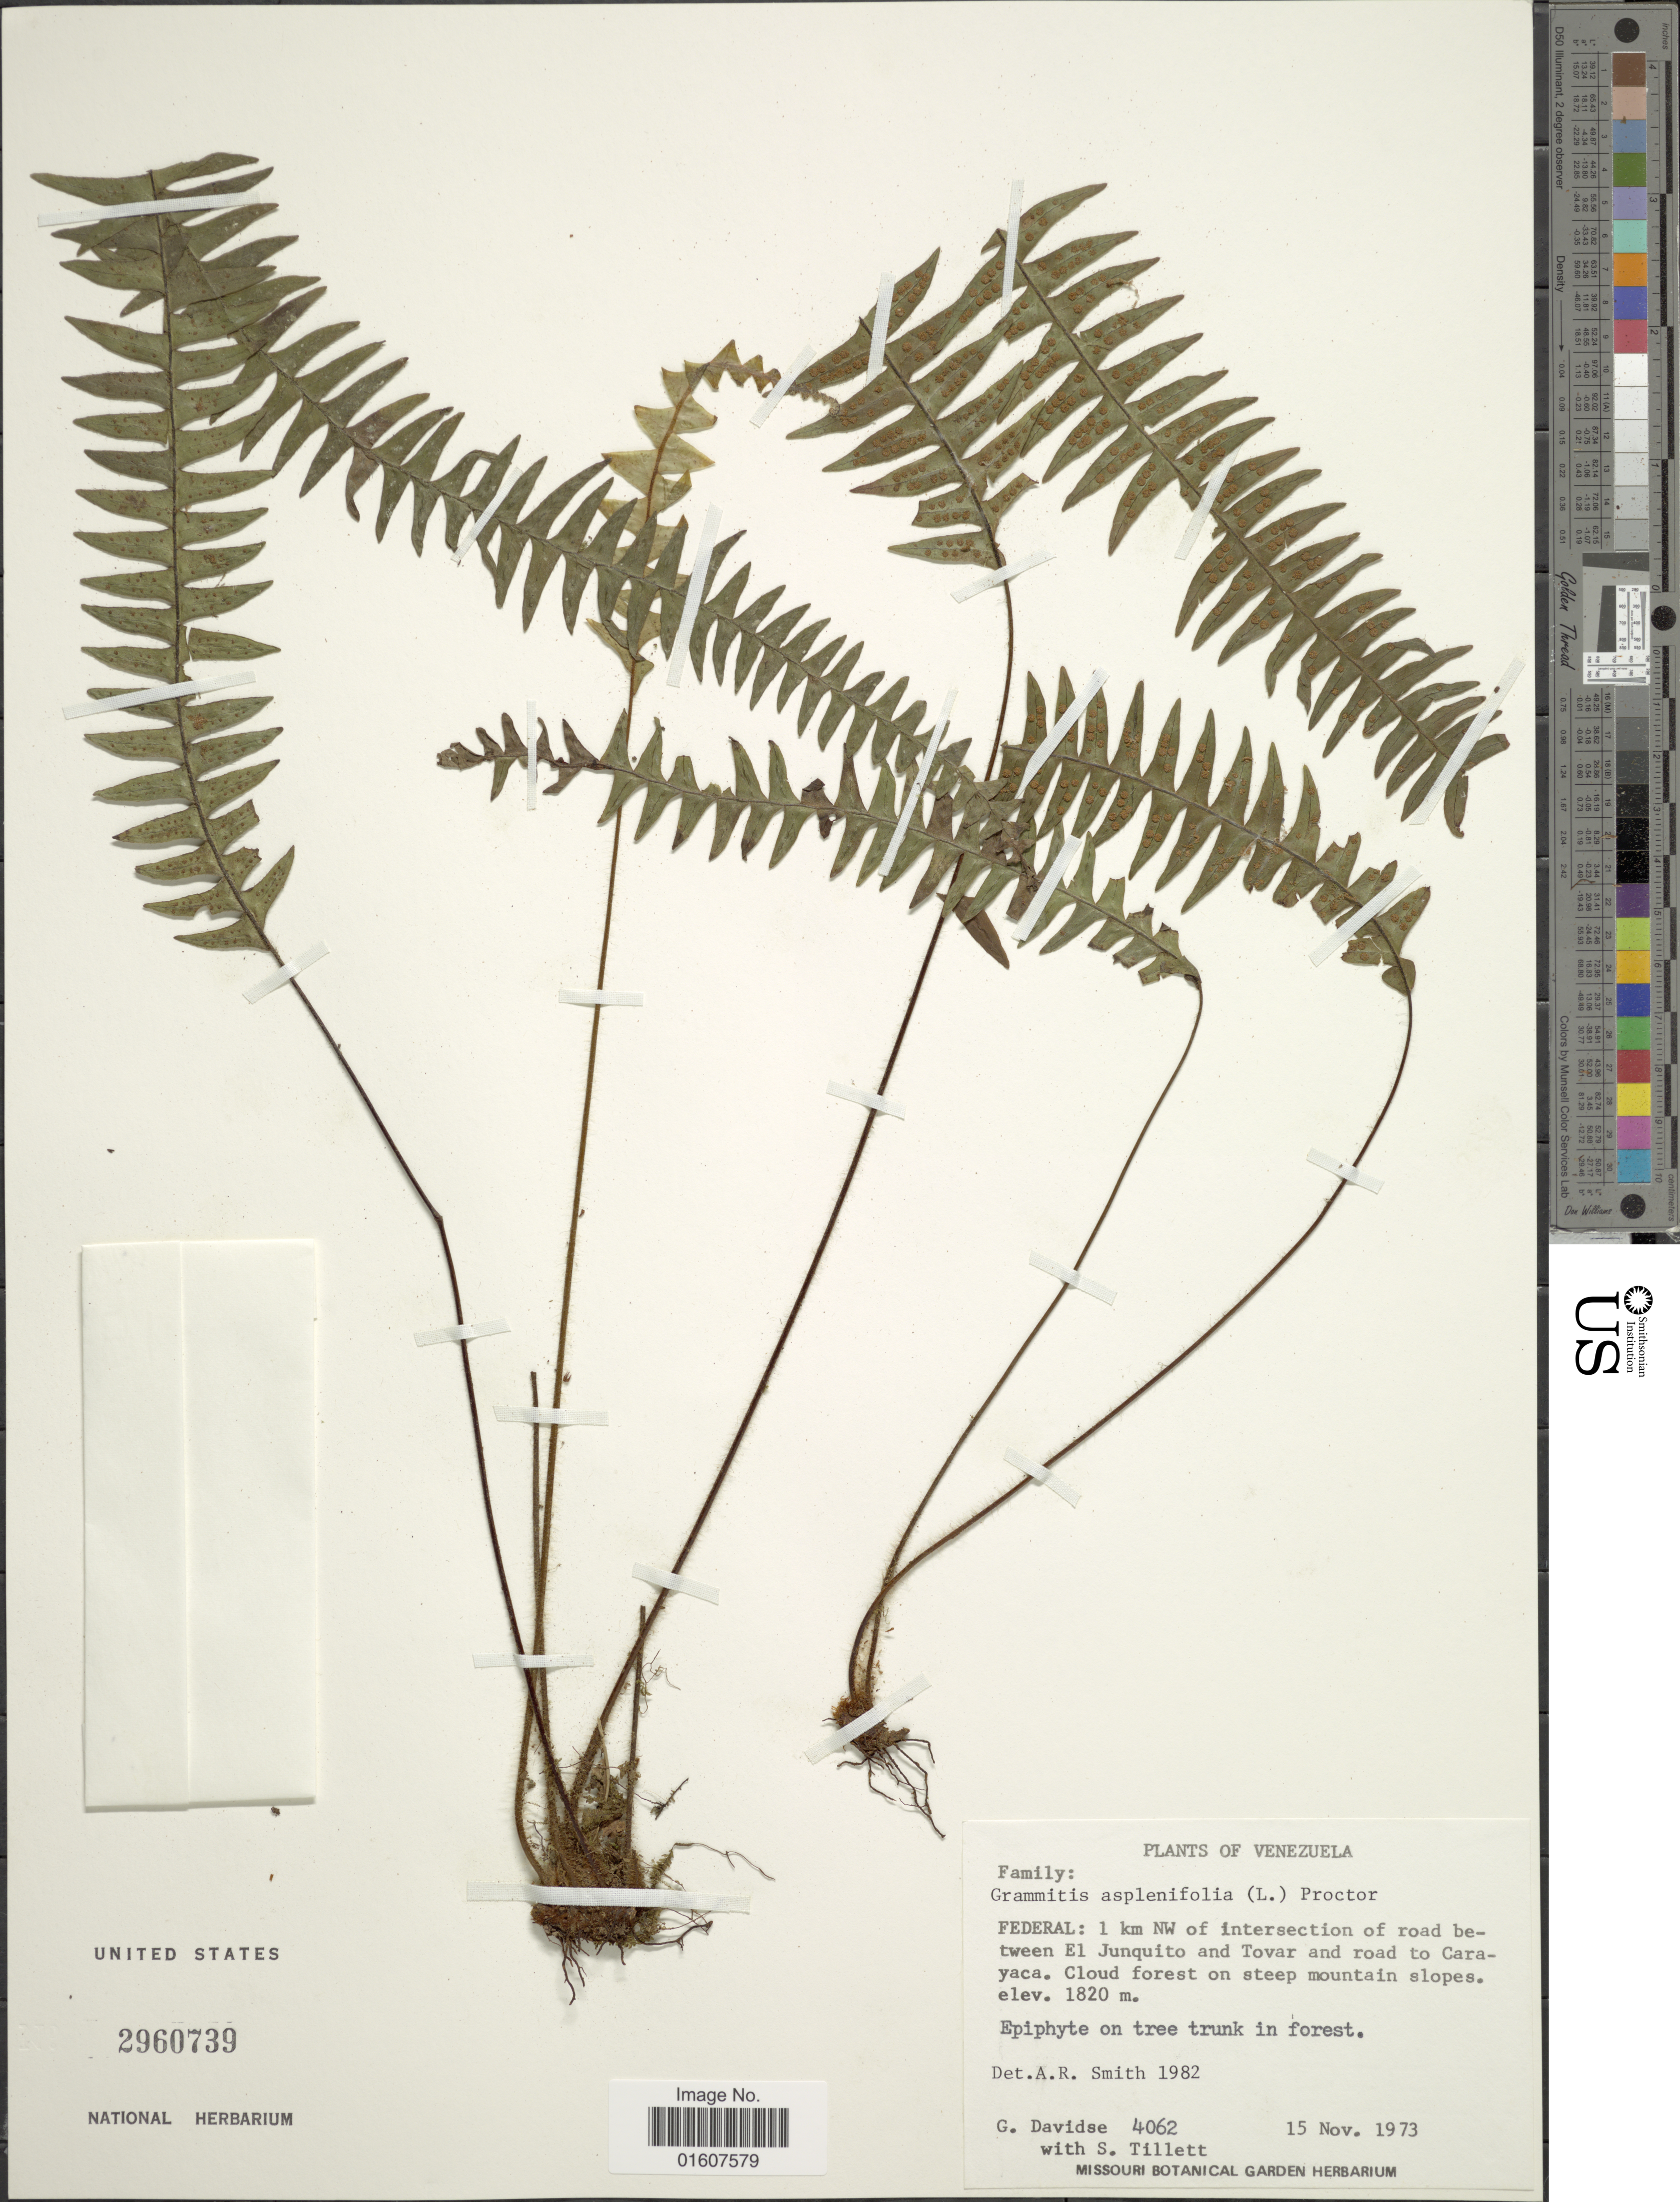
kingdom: Plantae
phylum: Tracheophyta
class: Polypodiopsida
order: Polypodiales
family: Polypodiaceae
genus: Terpsichore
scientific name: Terpsichore asplenifolia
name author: (L.) A.R. Sm.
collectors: G. Davidse & S. S. Tillett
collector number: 4062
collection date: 1973-11-15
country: Venezuela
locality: Federal: 1 km NW of intersection of road between El junquito and Tovar and road to Carayaca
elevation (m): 1820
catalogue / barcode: US 2960739